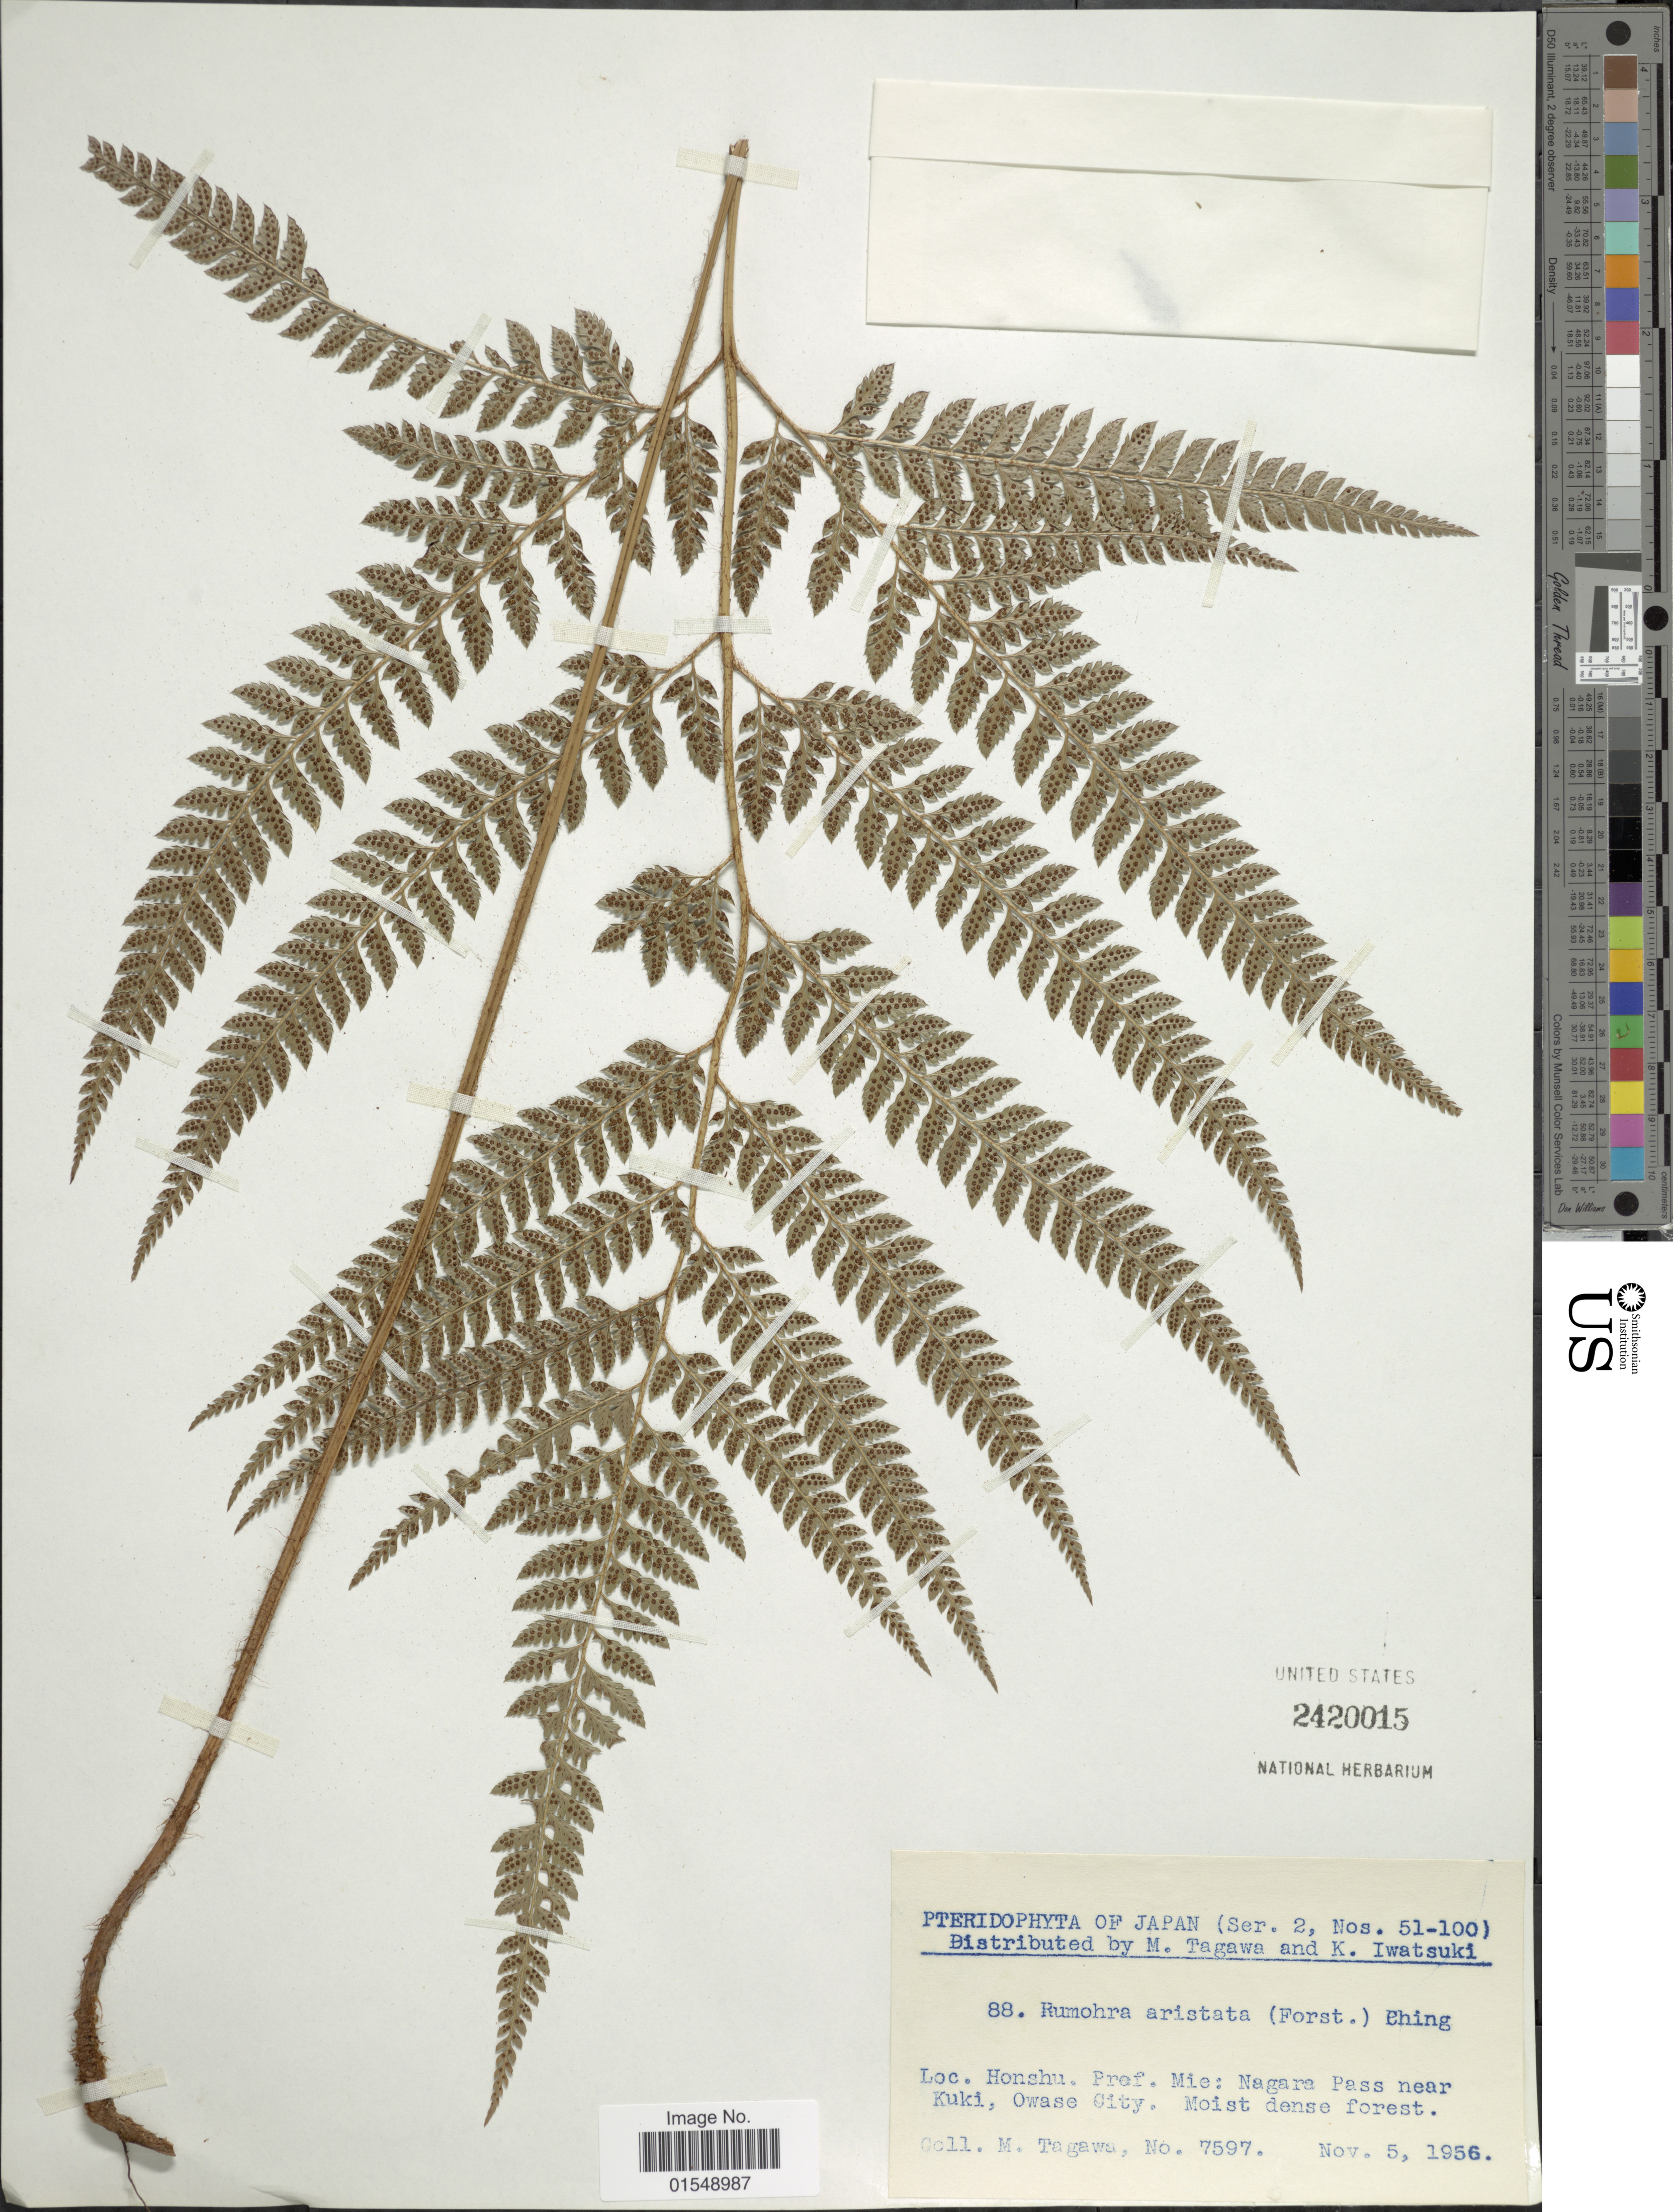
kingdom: Plantae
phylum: Tracheophyta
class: Polypodiopsida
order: Polypodiales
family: Dryopteridaceae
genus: Arachniodes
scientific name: Arachniodes aristata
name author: (G. Forst.) Tindale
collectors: M. Tagawa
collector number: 7597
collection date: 1956-11-05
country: Japan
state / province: Mie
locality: Honshu, Nagara Pass near Kuki, Owase City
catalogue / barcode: US 2420015